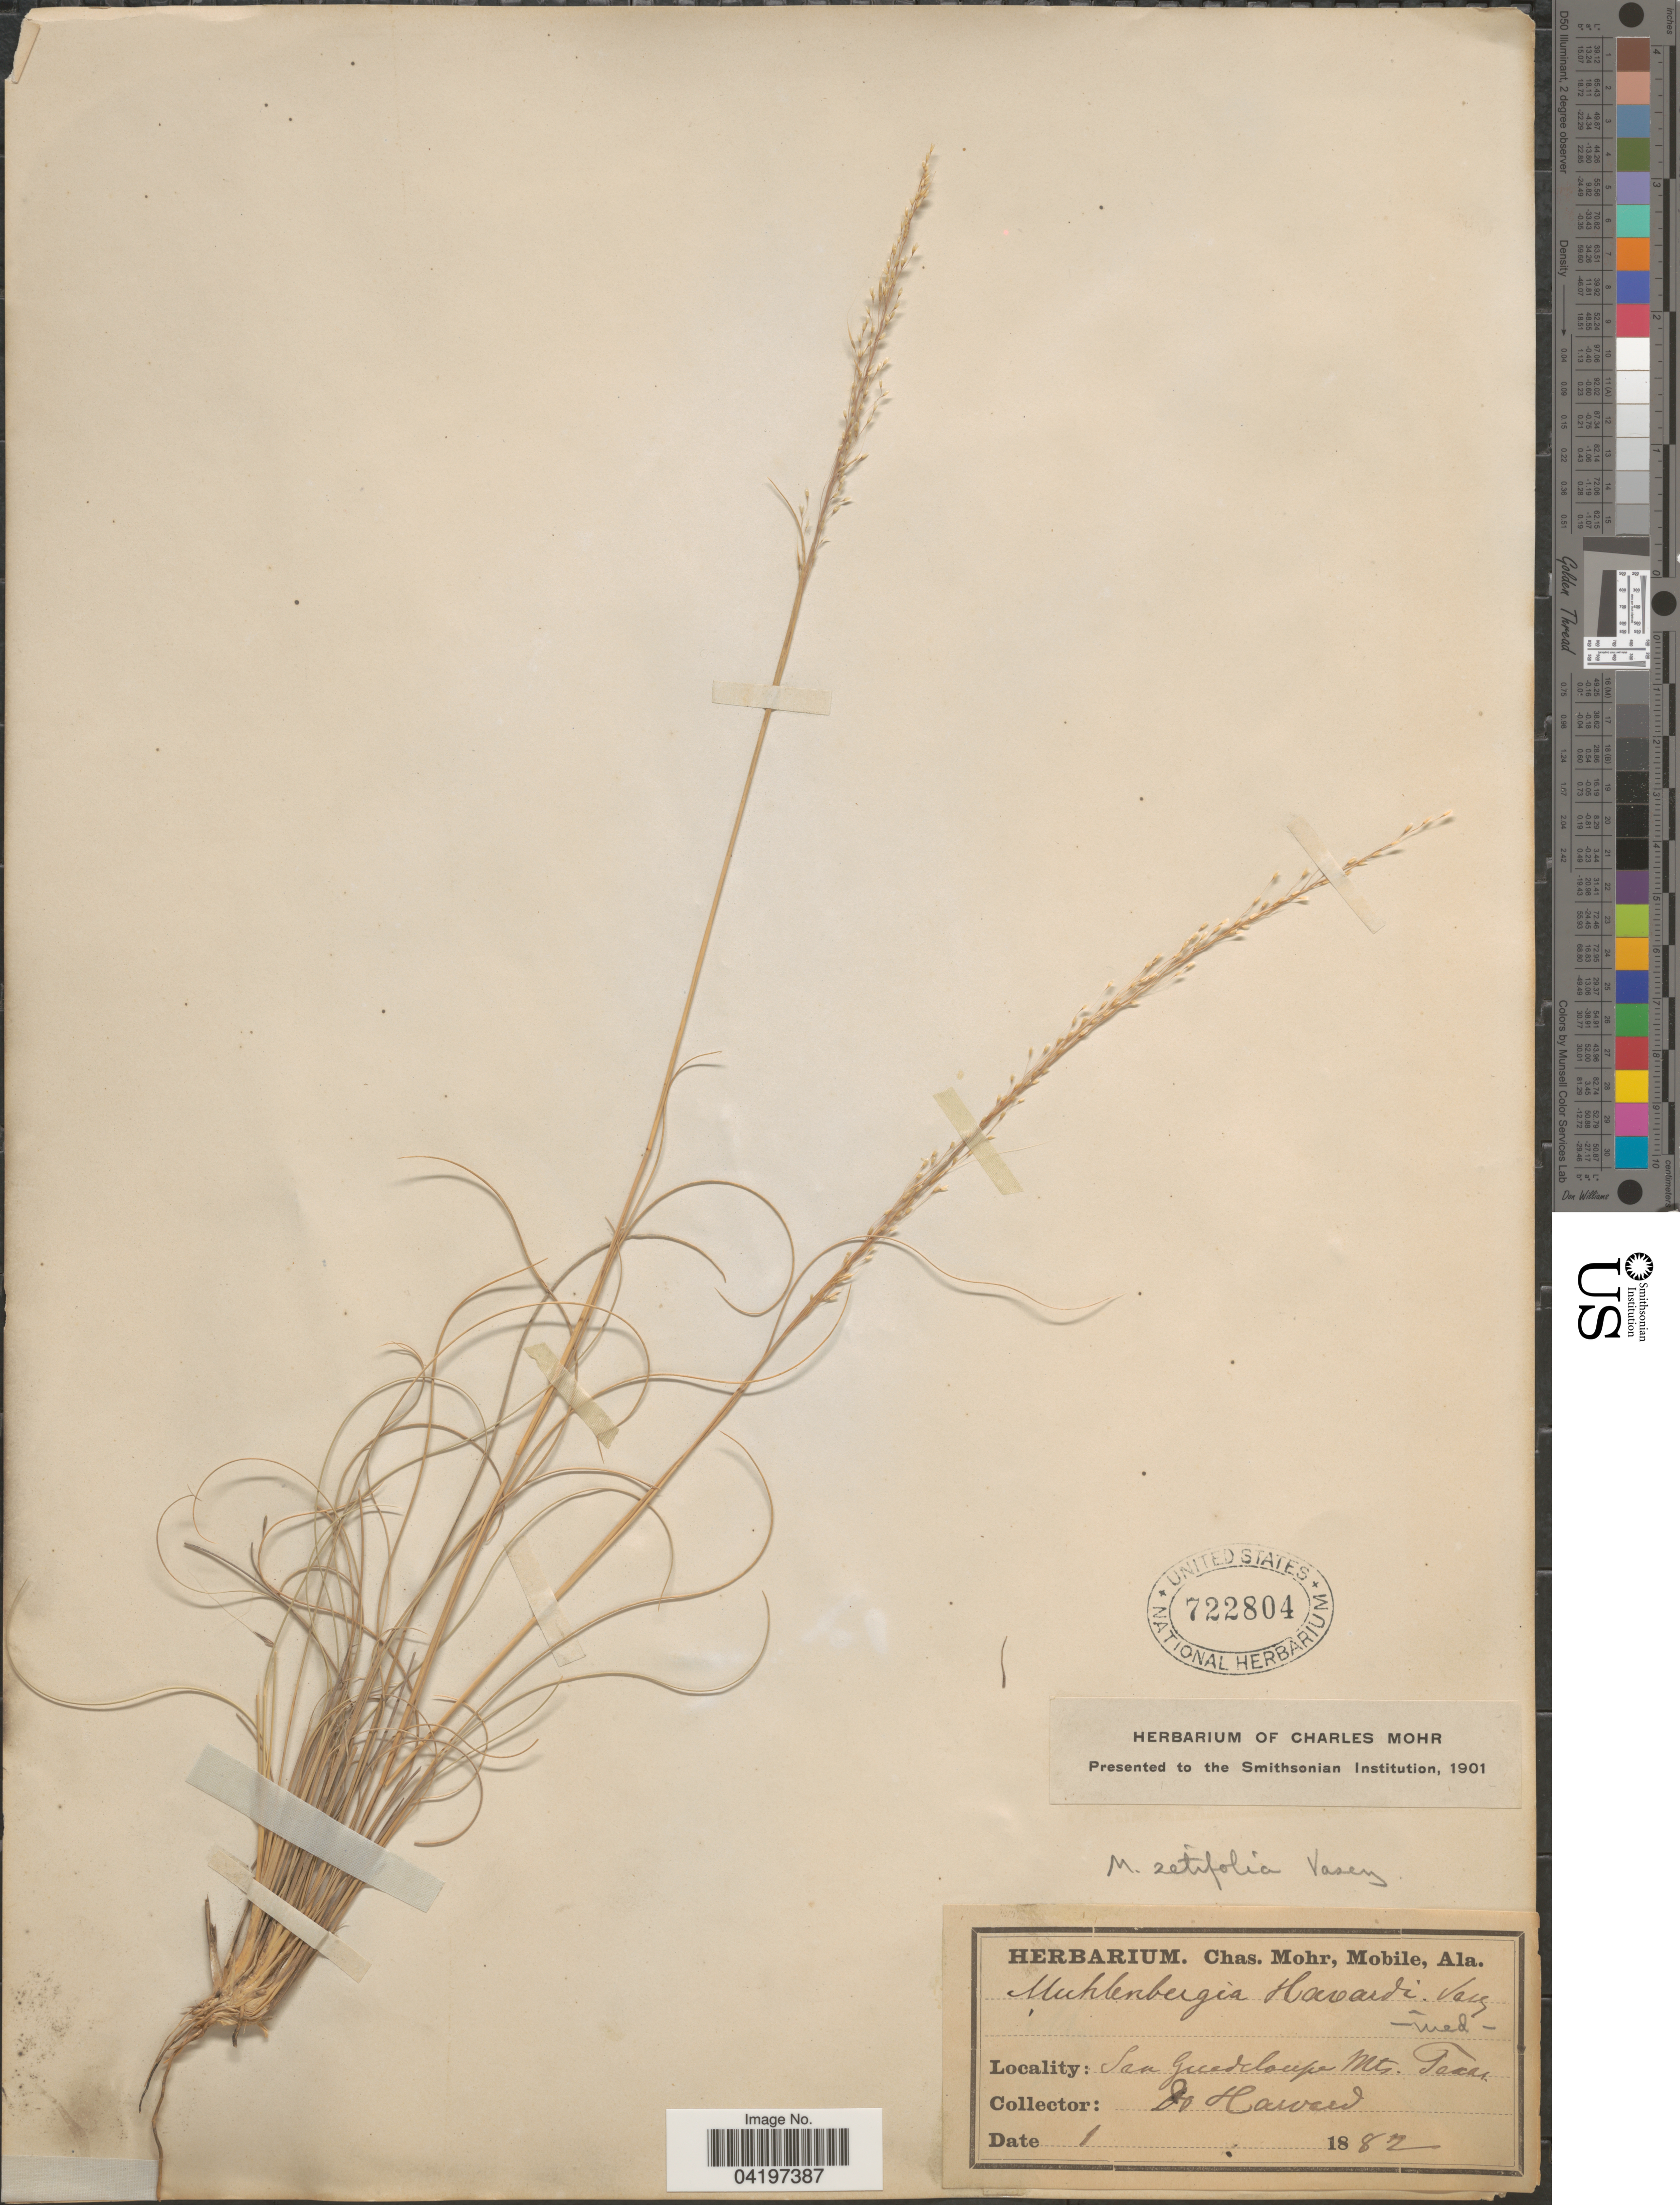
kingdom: Plantae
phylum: Tracheophyta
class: Liliopsida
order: Poales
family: Poaceae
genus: Muhlenbergia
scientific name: Muhlenbergia setifolia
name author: Vasey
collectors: Harvard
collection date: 1882-01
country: United States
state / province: Texas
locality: San Guadeloupe Mts.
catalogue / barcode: US 722804